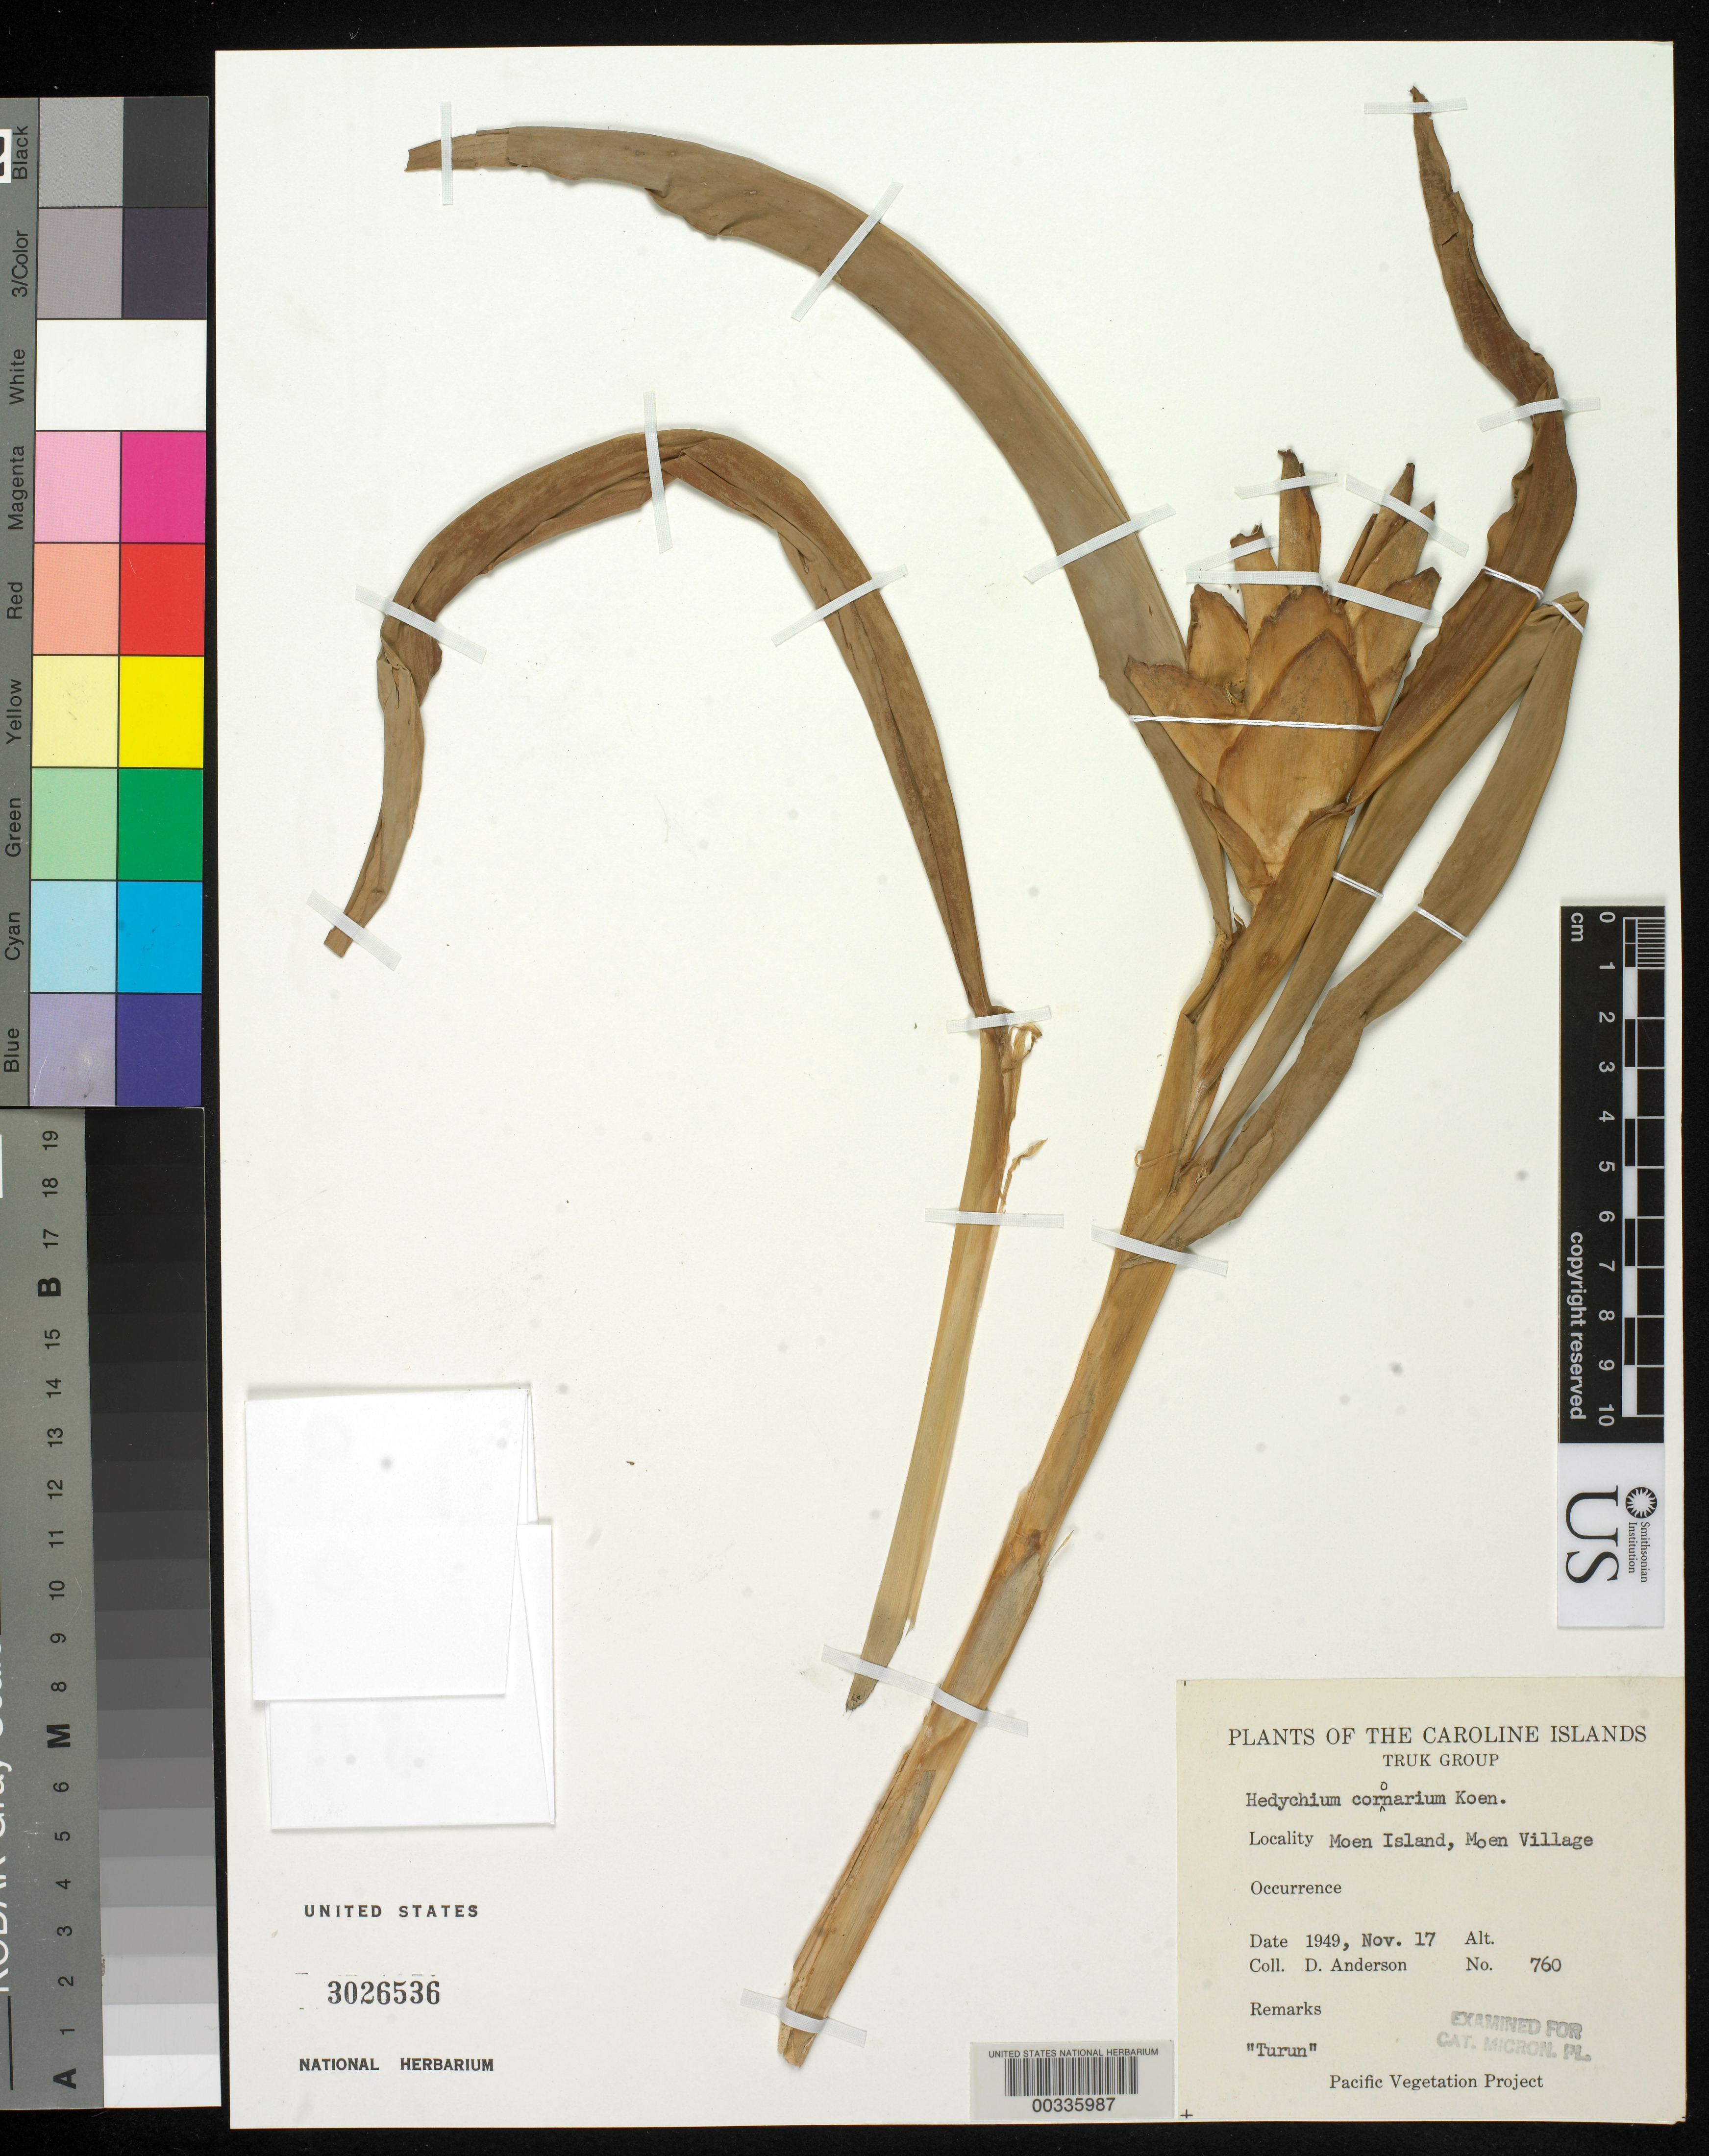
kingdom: Plantae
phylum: Tracheophyta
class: Liliopsida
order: Zingiberales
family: Zingiberaceae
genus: Hedychium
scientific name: Hedychium coronarium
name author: J. Koenig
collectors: D. Anderson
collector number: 760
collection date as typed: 17 Nov 1949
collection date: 1949-11-17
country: Micronesia, Federated States of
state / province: Truk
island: Moen [Wono]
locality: Truk group, Moen Island, Moen village. [Weno Island = Moen Island.]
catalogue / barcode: US 3026536